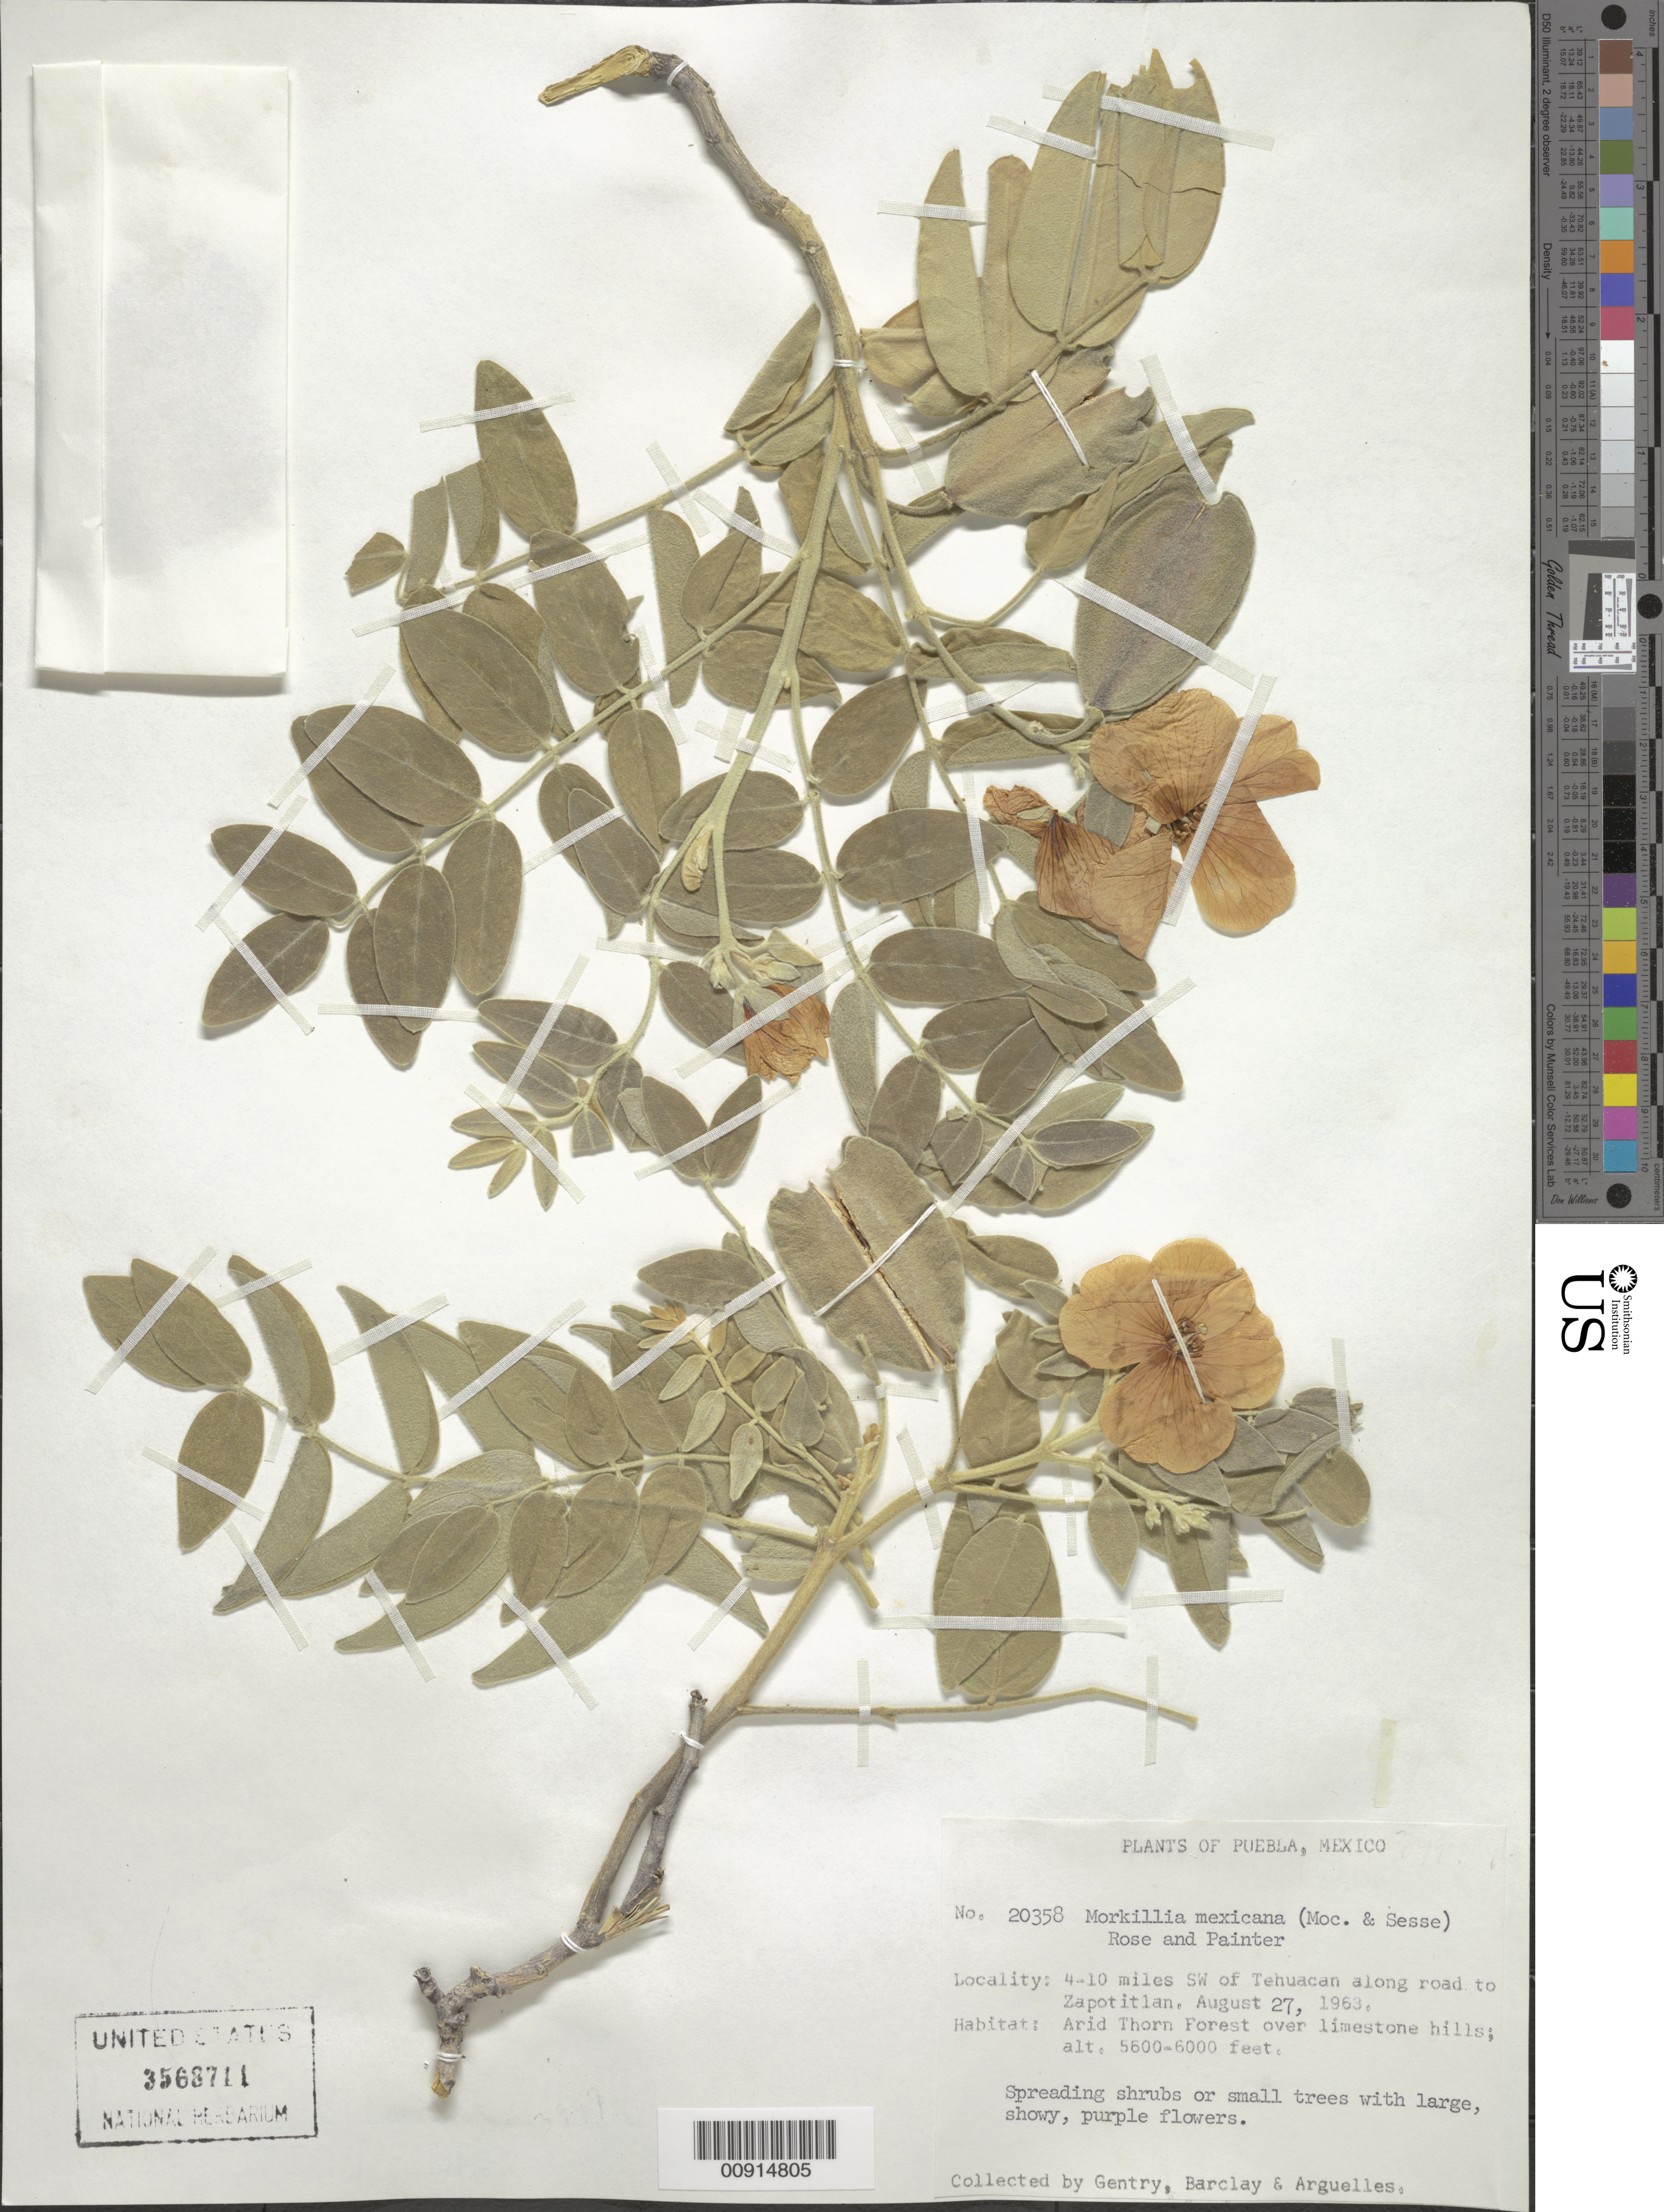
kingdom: Plantae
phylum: Tracheophyta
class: Magnoliopsida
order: Zygophyllales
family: Zygophyllaceae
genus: Morkillia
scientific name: Morkillia mexicana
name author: (Moc. & Sessé ex DC.) Rose & Painter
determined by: Strong, Mark T., (BOT), Smithsonian Institution - National Museum of Natural History (UNITED STATES)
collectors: Gentry, --, -- Barclay & Arguelles, --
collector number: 20358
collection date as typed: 27 Aug 1963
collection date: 1963-08-27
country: Mexico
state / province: Puebla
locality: Puebla: 4-10 miles SW of Tehuacán along road to Zapotitlán.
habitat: Arid Thorn Forest over limestone hills.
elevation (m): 1707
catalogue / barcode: US 3568711